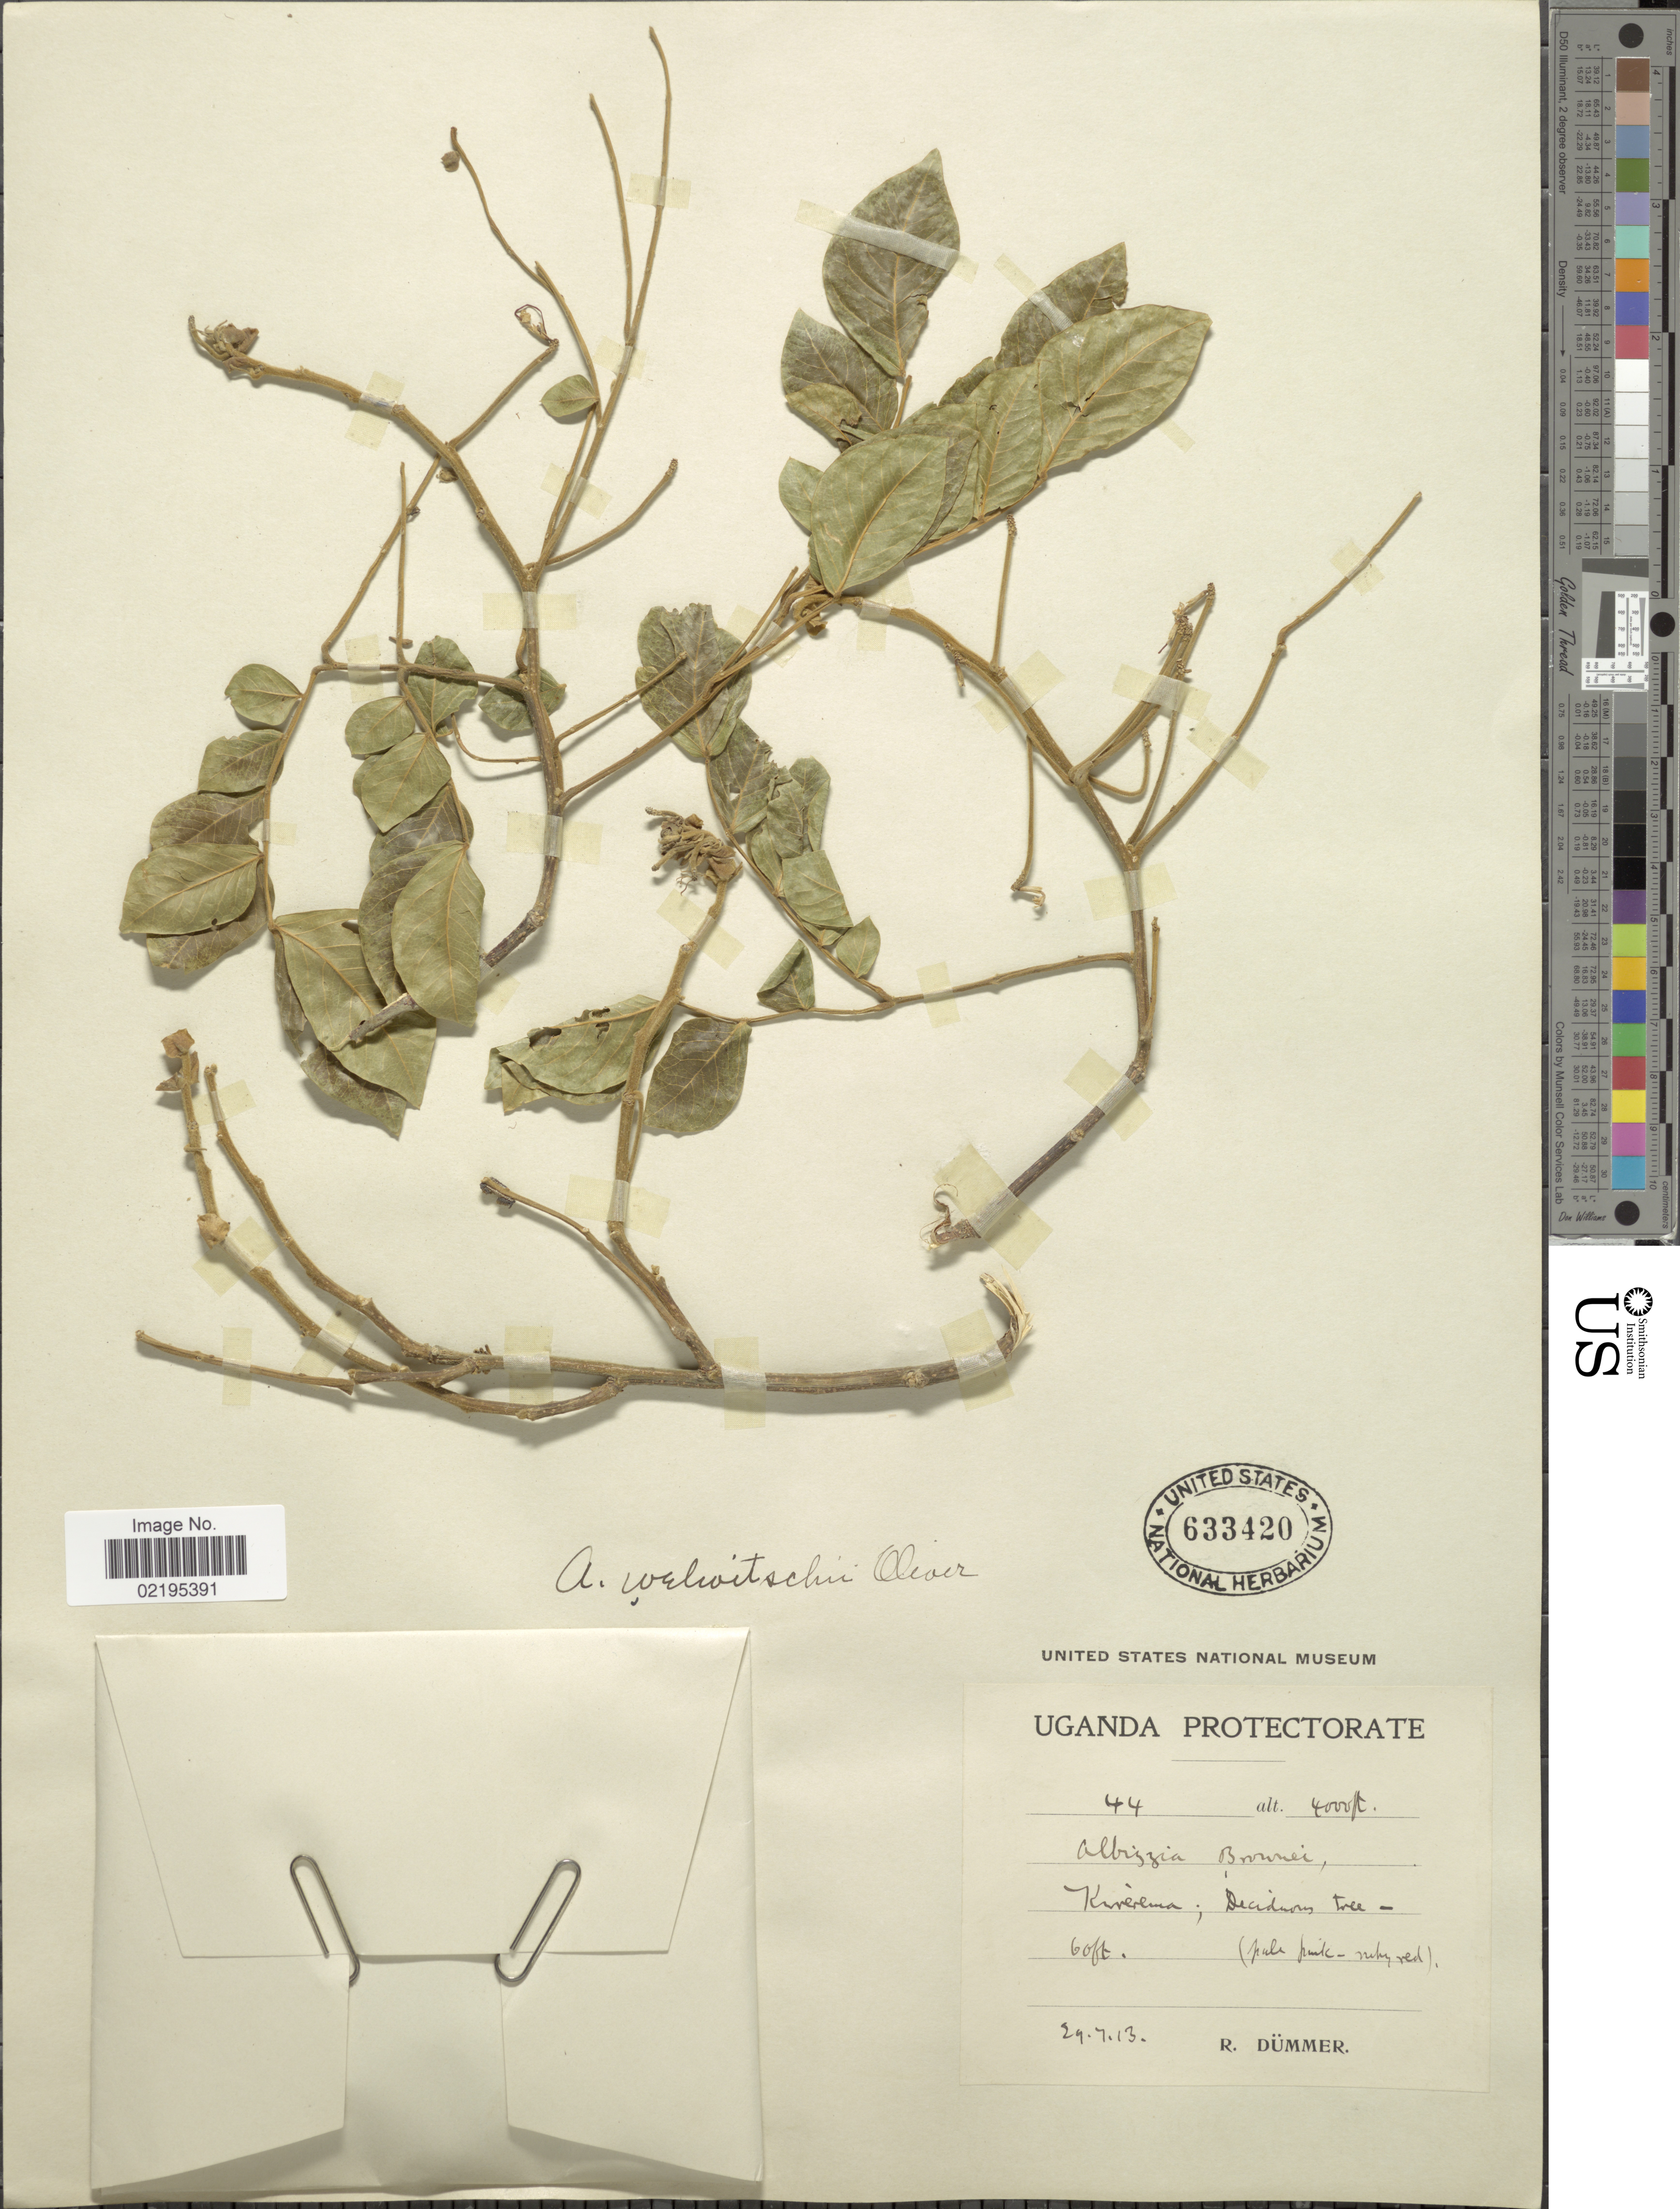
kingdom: Plantae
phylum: Tracheophyta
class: Magnoliopsida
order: Fabales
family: Fabaceae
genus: Albizia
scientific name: Albizia welwitschii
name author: Oliv.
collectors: R. A. Dümmer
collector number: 44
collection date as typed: Transcribed d/m/y: 29/7/13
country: Uganda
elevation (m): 18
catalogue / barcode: US 633420